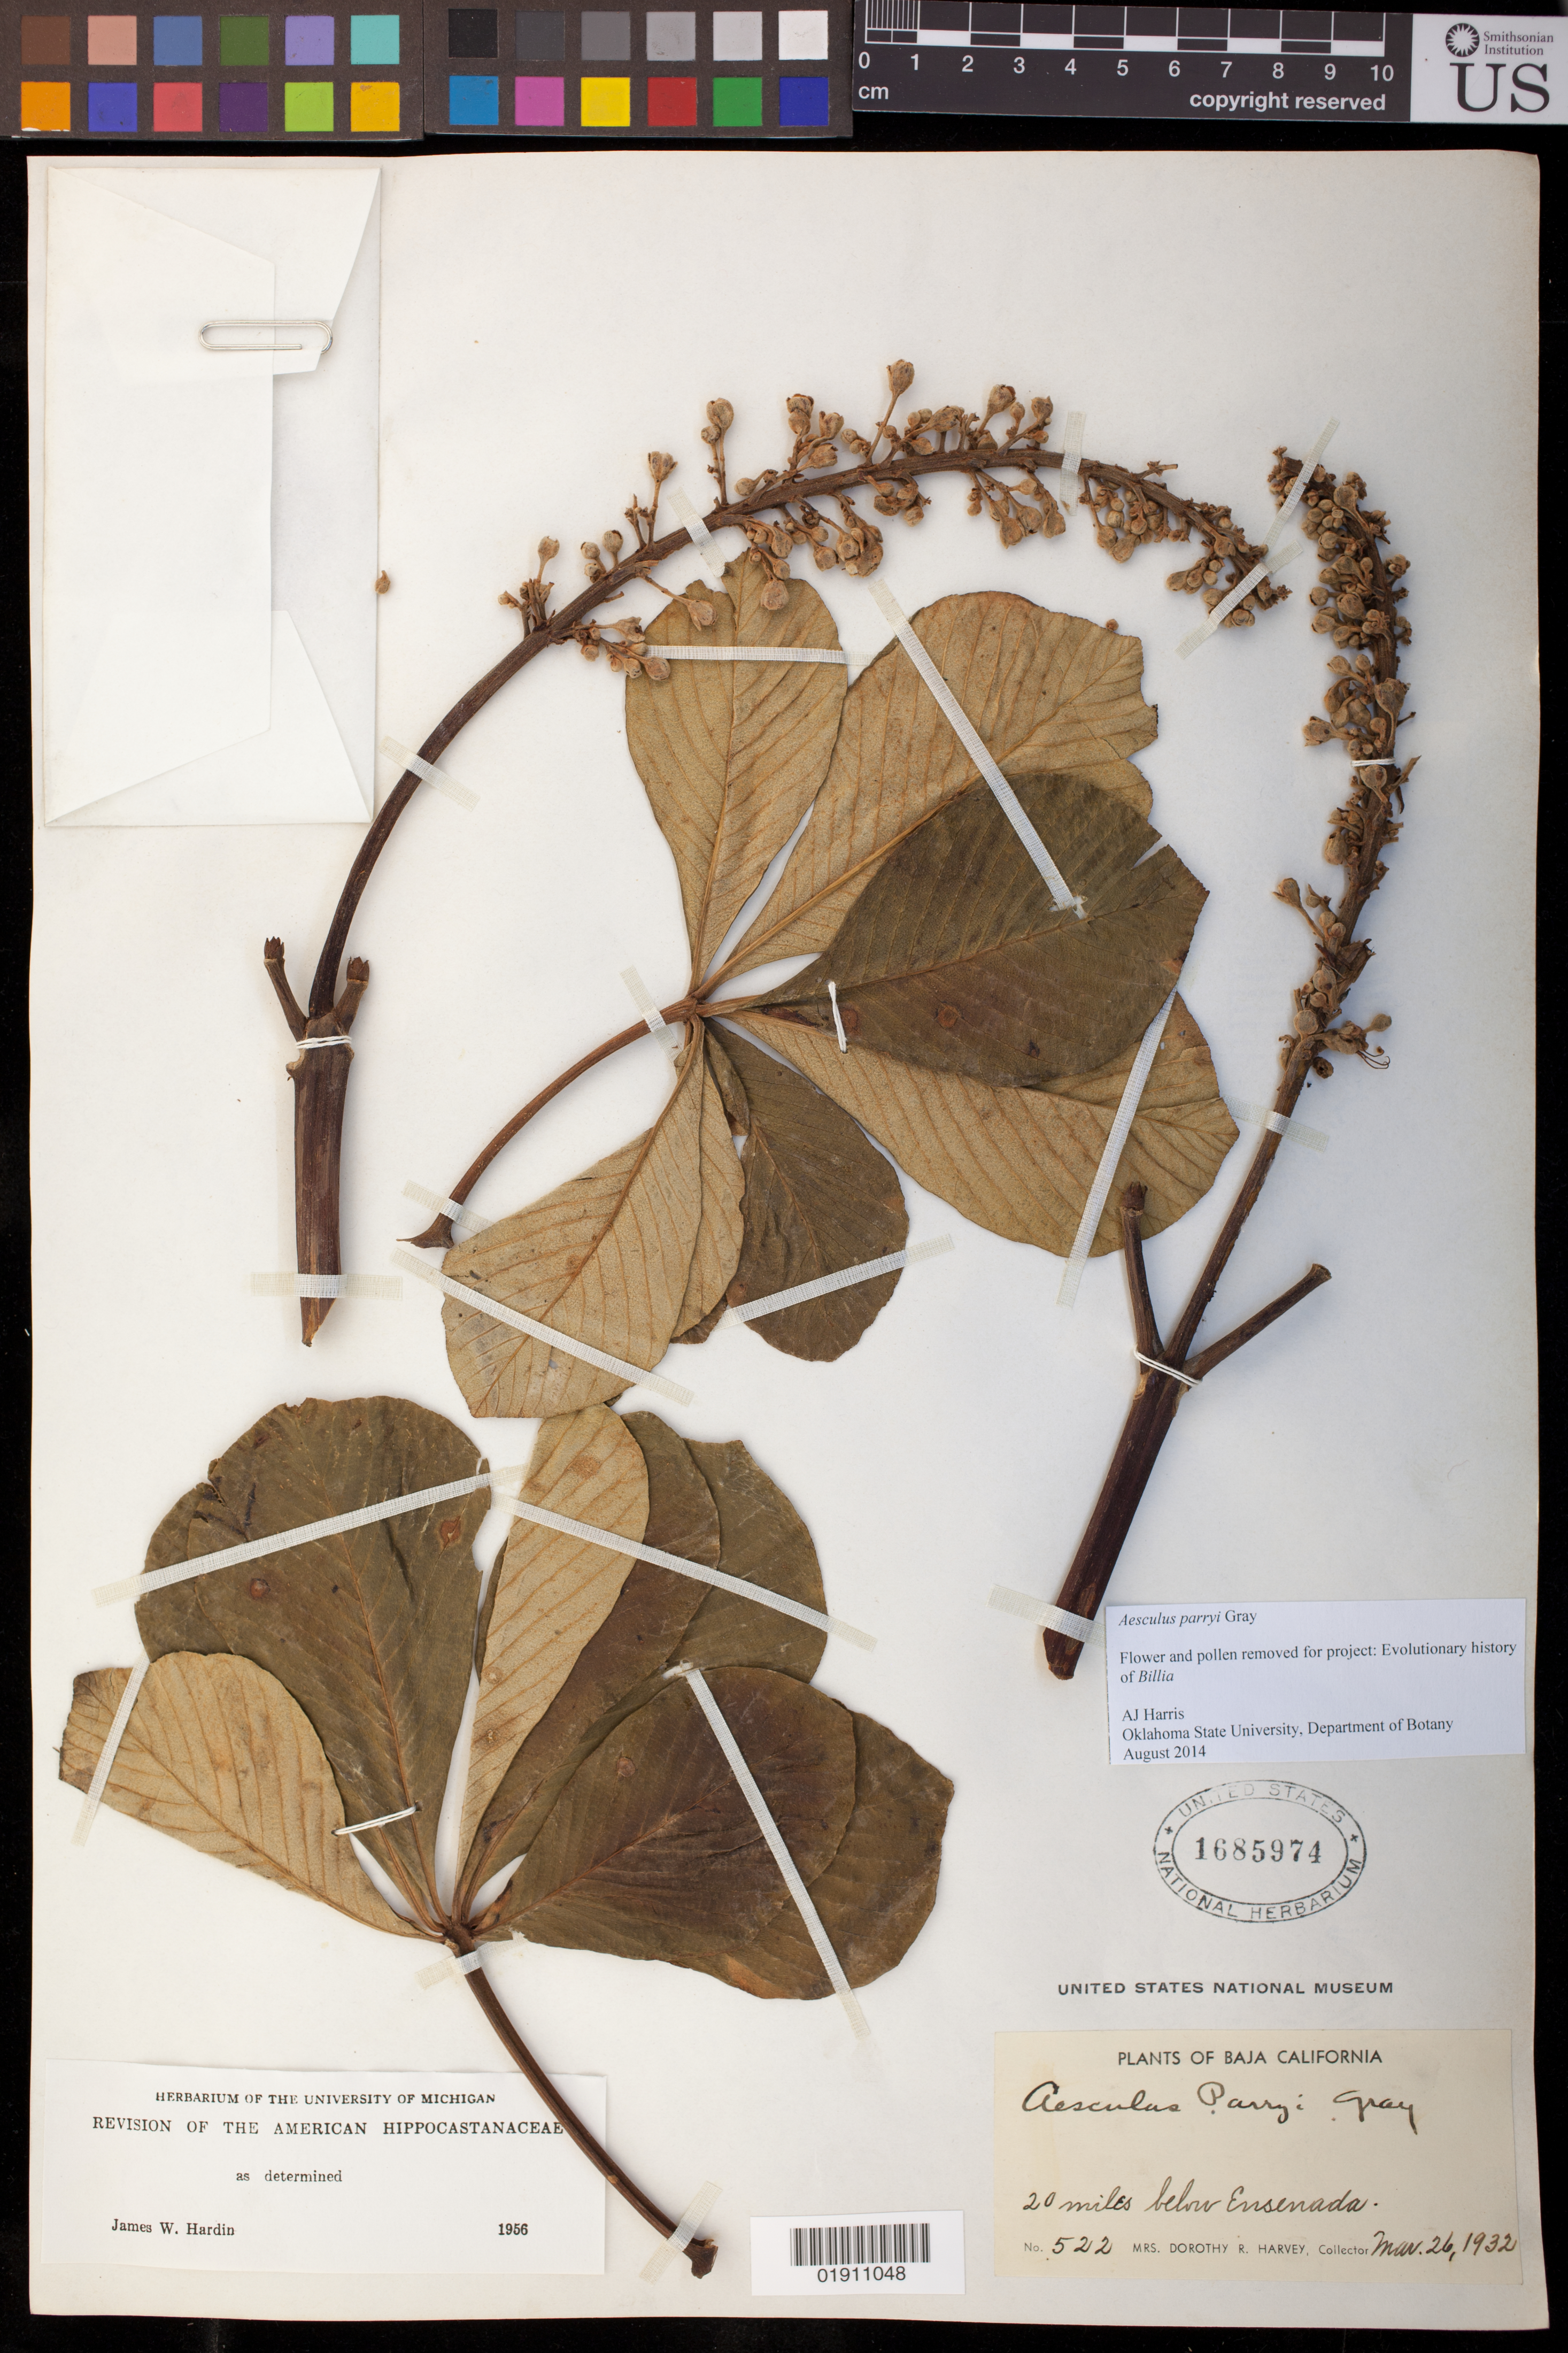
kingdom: Plantae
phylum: Tracheophyta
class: Magnoliopsida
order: Sapindales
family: Sapindaceae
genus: Aesculus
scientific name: Aesculus parryi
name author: A. Gray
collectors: D. R. Harvey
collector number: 522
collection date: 1932-03-26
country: Mexico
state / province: Baja California Norte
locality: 20 miles below Ensenada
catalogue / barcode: US 1685974